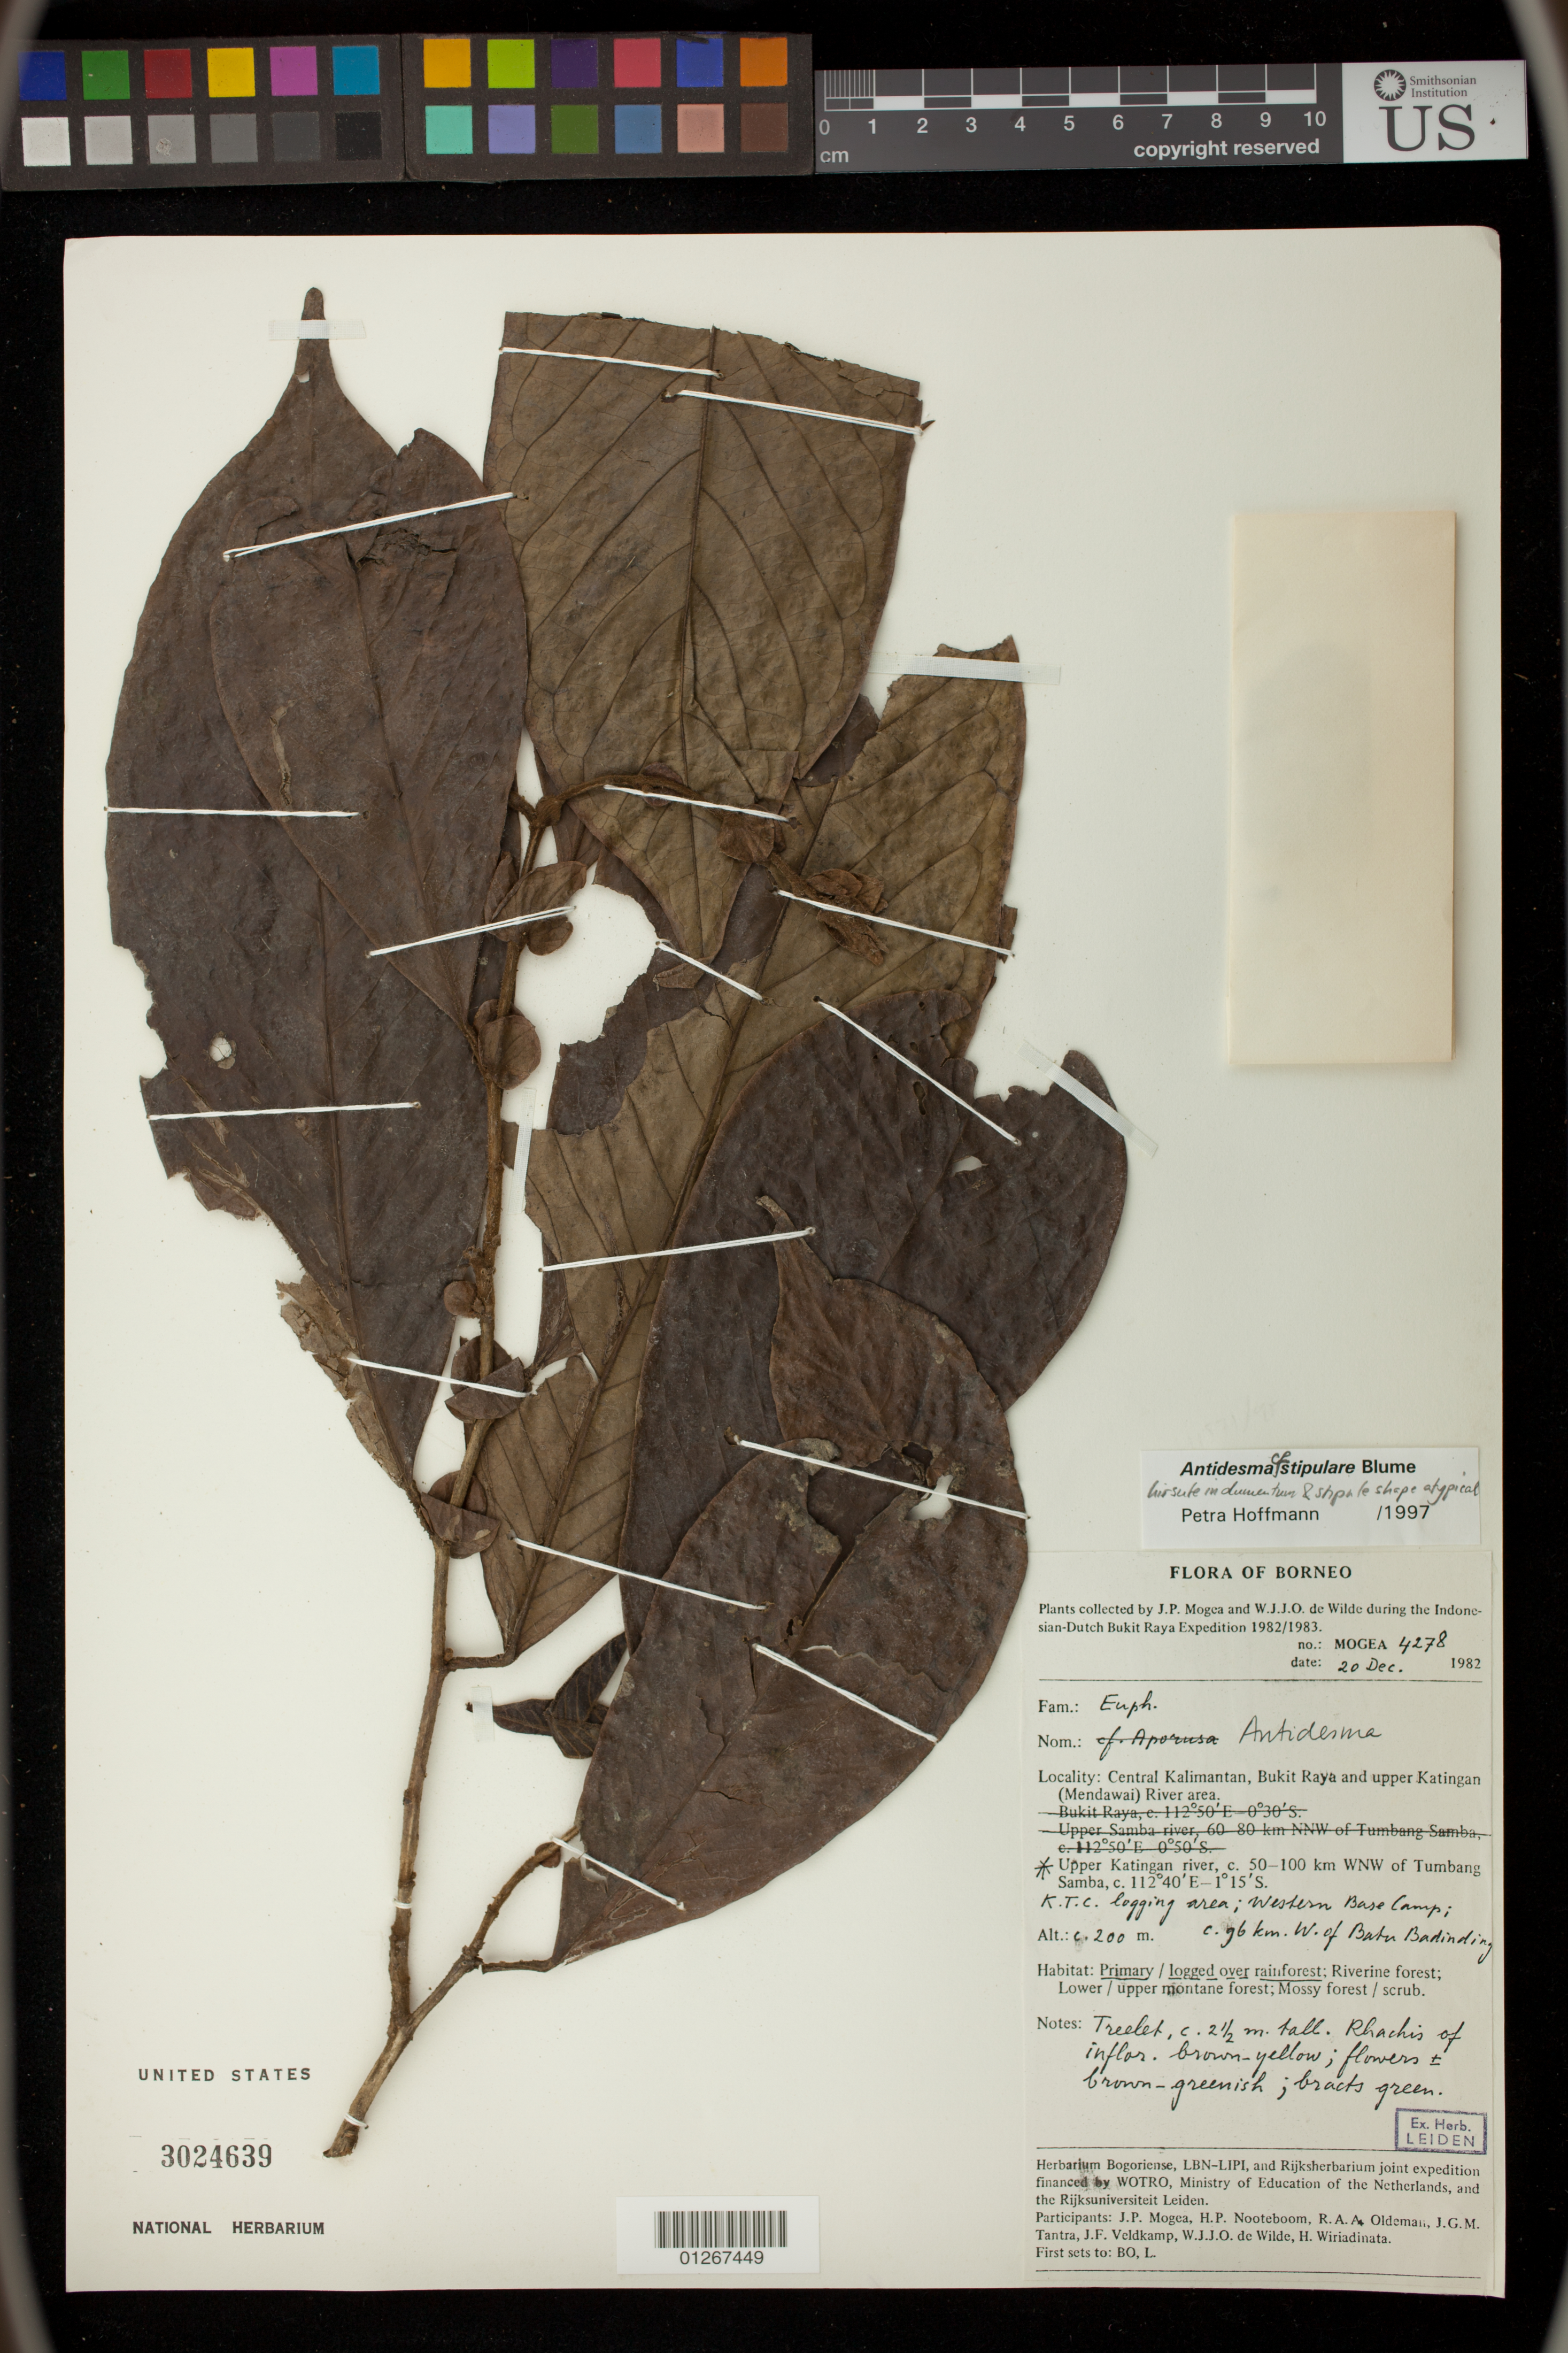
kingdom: Plantae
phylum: Tracheophyta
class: Magnoliopsida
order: Malpighiales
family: Phyllanthaceae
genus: Antidesma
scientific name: Antidesma stipulare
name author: Blume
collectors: J. Mogea & W. J. de Wilde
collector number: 4278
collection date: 1982-12-20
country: Indonesia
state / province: Kalimantan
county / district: Kalimantan Tengah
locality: Bukit Raya and upper Katingan (Mendawai) River area.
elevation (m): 200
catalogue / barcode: US 3024639